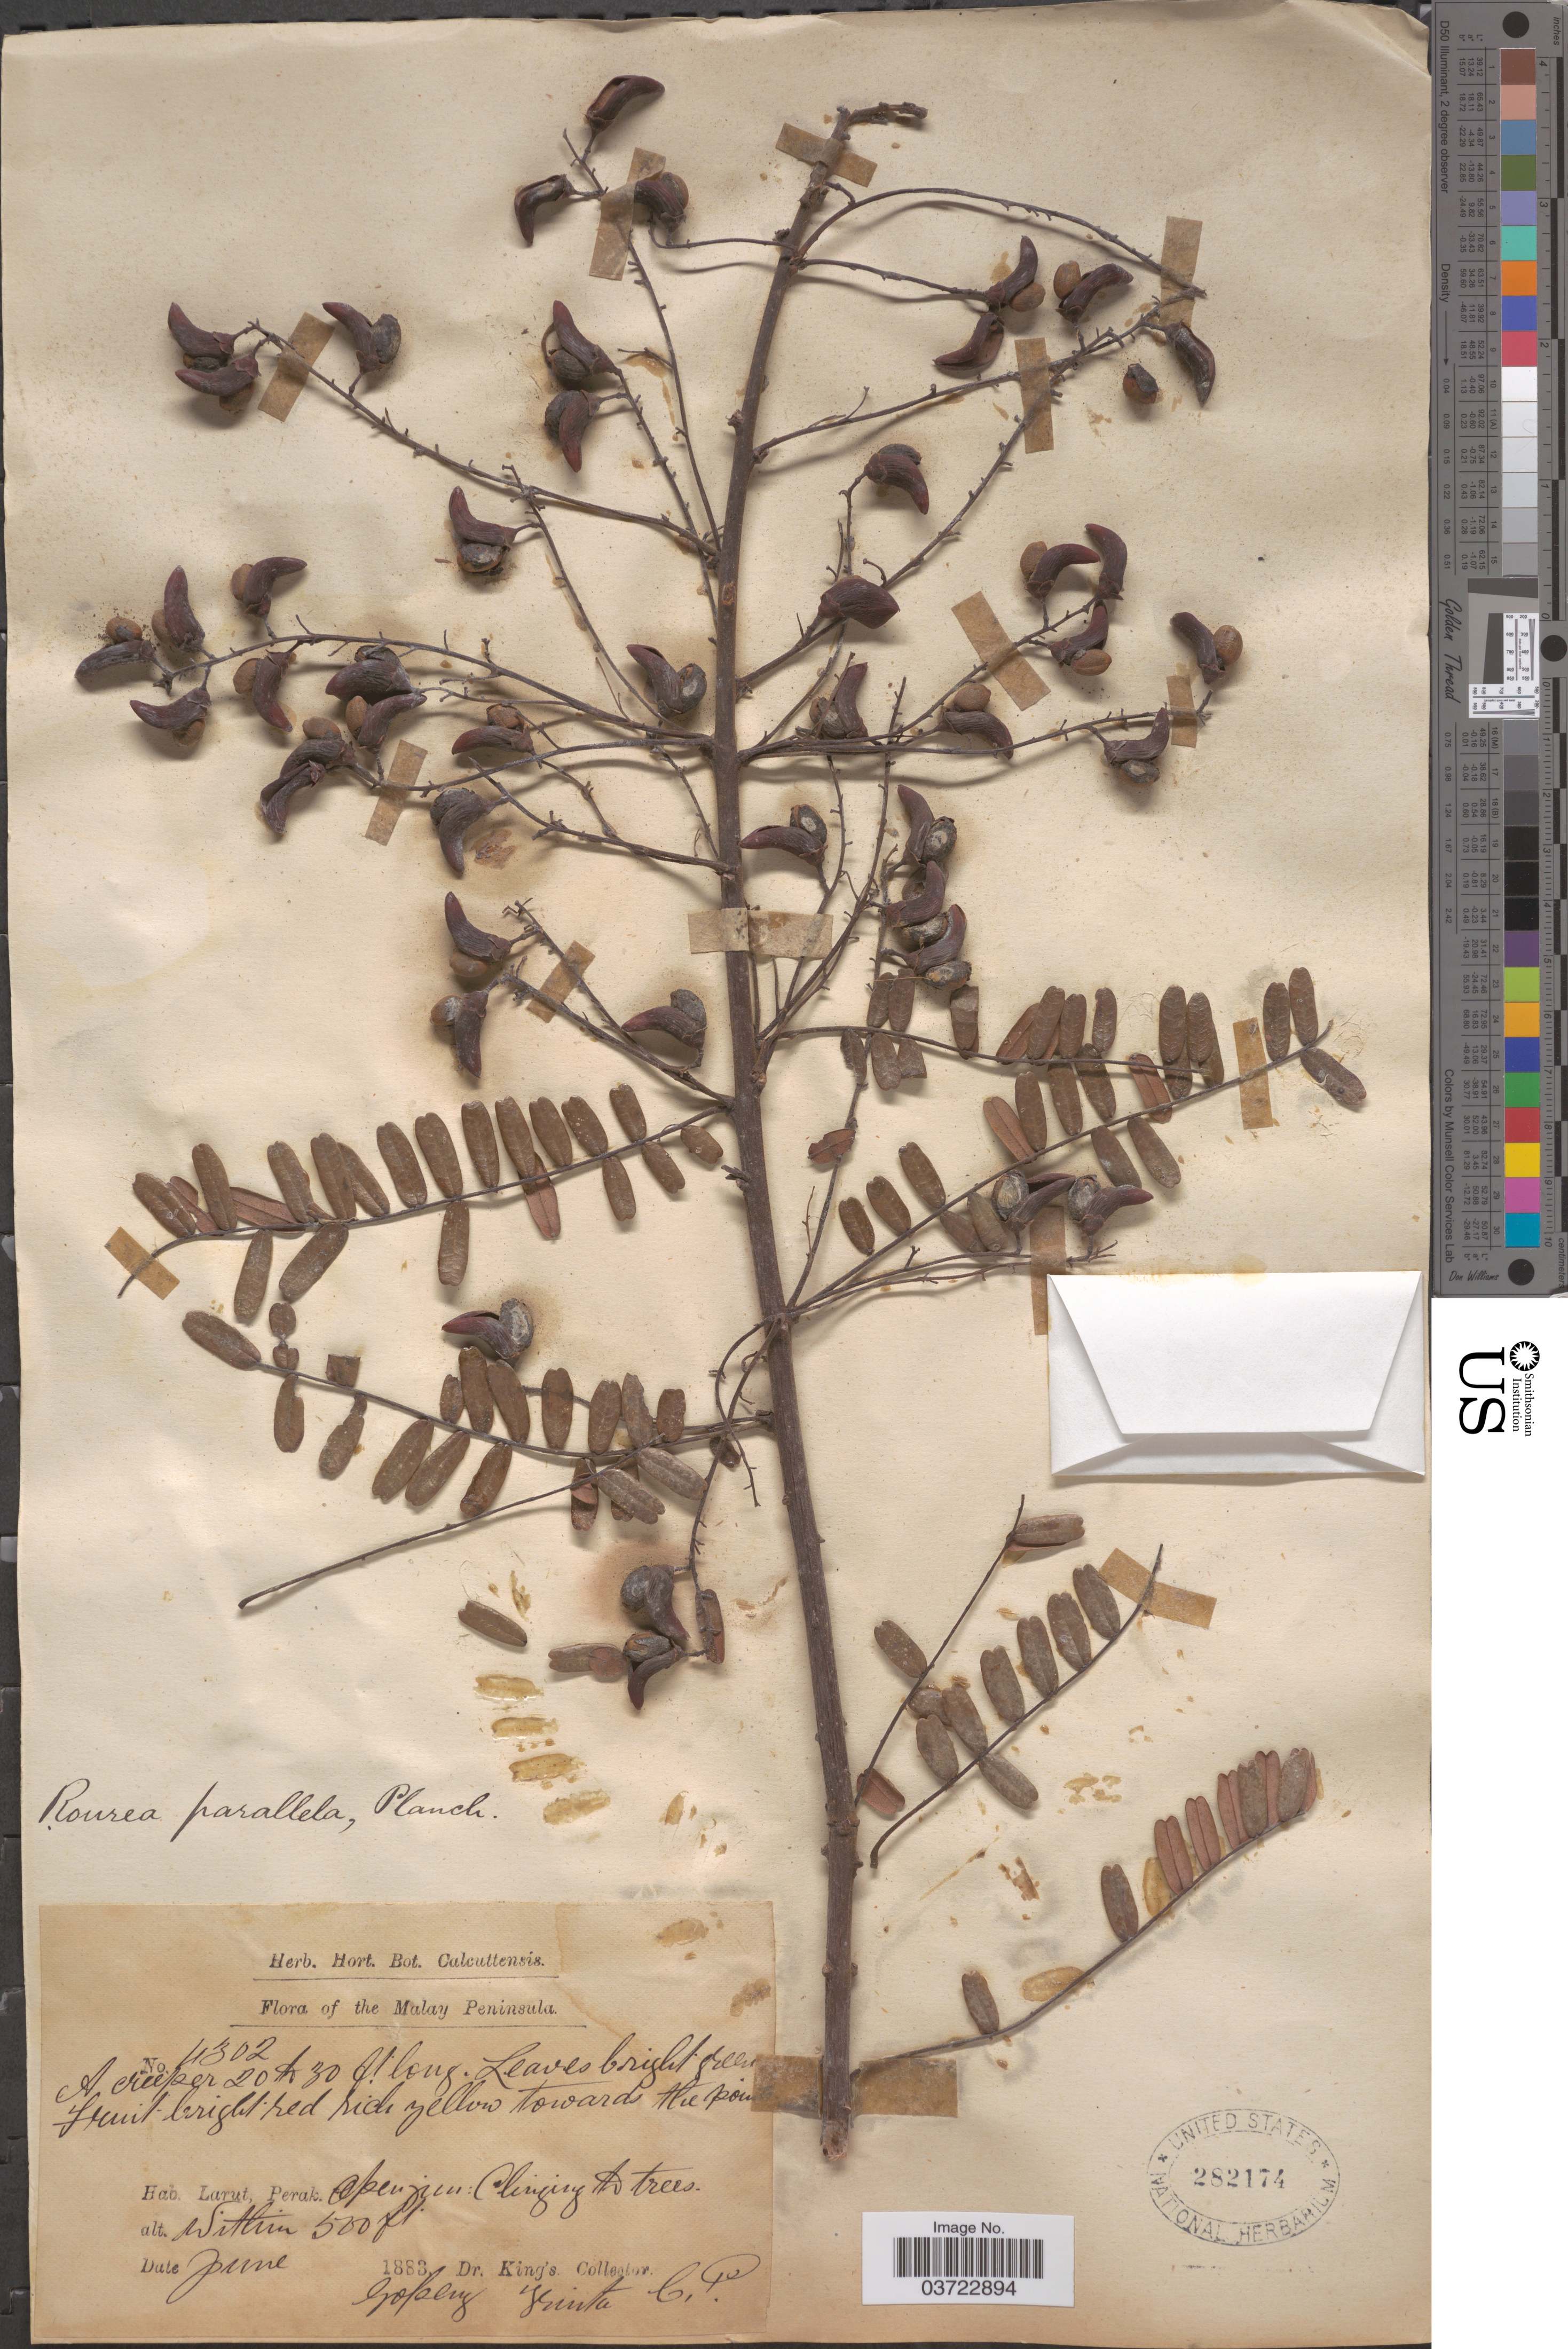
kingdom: Plantae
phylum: Tracheophyta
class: Magnoliopsida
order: Oxalidales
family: Connaraceae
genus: Rourea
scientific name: Rourea parallela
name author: Planch.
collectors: Dr. King's collector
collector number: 4302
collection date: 1883-06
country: Malaysia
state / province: Perak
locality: The Malay Peninsula. Larut.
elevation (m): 152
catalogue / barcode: US 282174